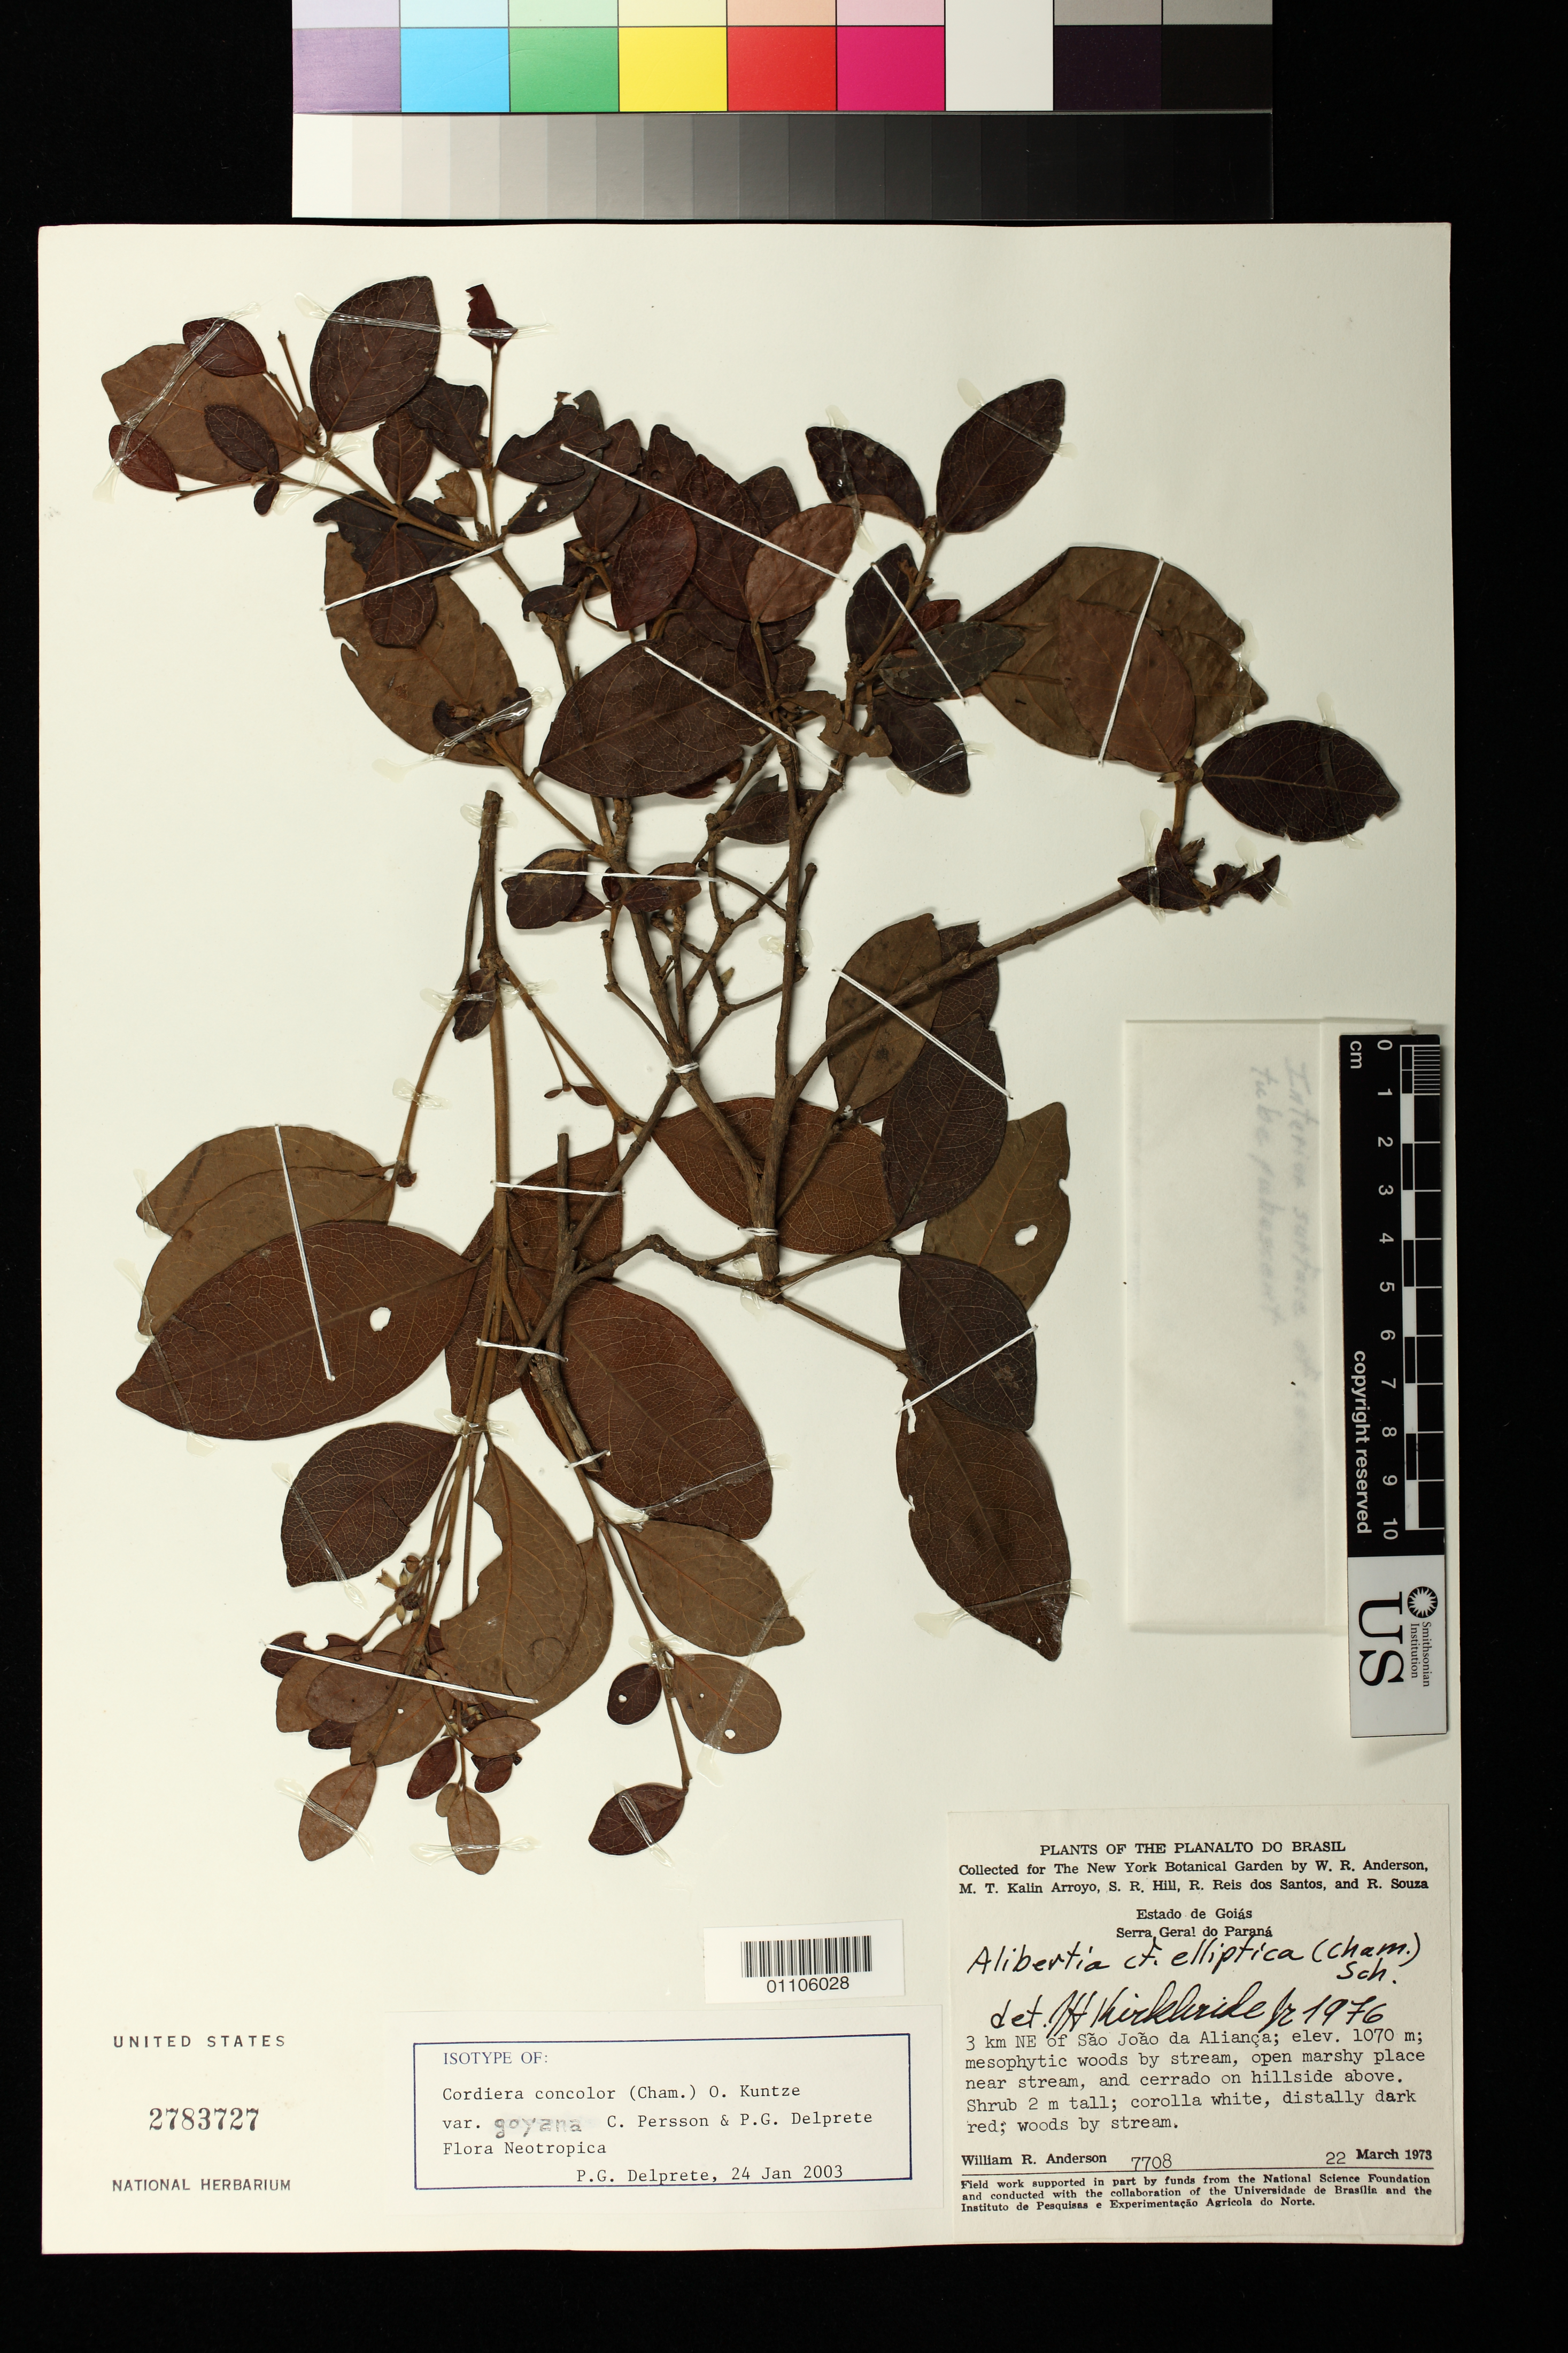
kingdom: Plantae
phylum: Tracheophyta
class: Magnoliopsida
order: Gentianales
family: Rubiaceae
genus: Cordiera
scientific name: Cordiera concolor var. goyana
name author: C.H. Perss. & Delprete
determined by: Delprete, P. G., Herb. de Guyane Cay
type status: Isotype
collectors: W. R. Anderson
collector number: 7708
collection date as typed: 22 Mar 1973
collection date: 1973-03-22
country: Brazil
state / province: Goiás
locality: Estado de Goiás, Serra Geral do Paraná. 3 km NE of São João da Aliança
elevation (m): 1070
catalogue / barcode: US 2783727